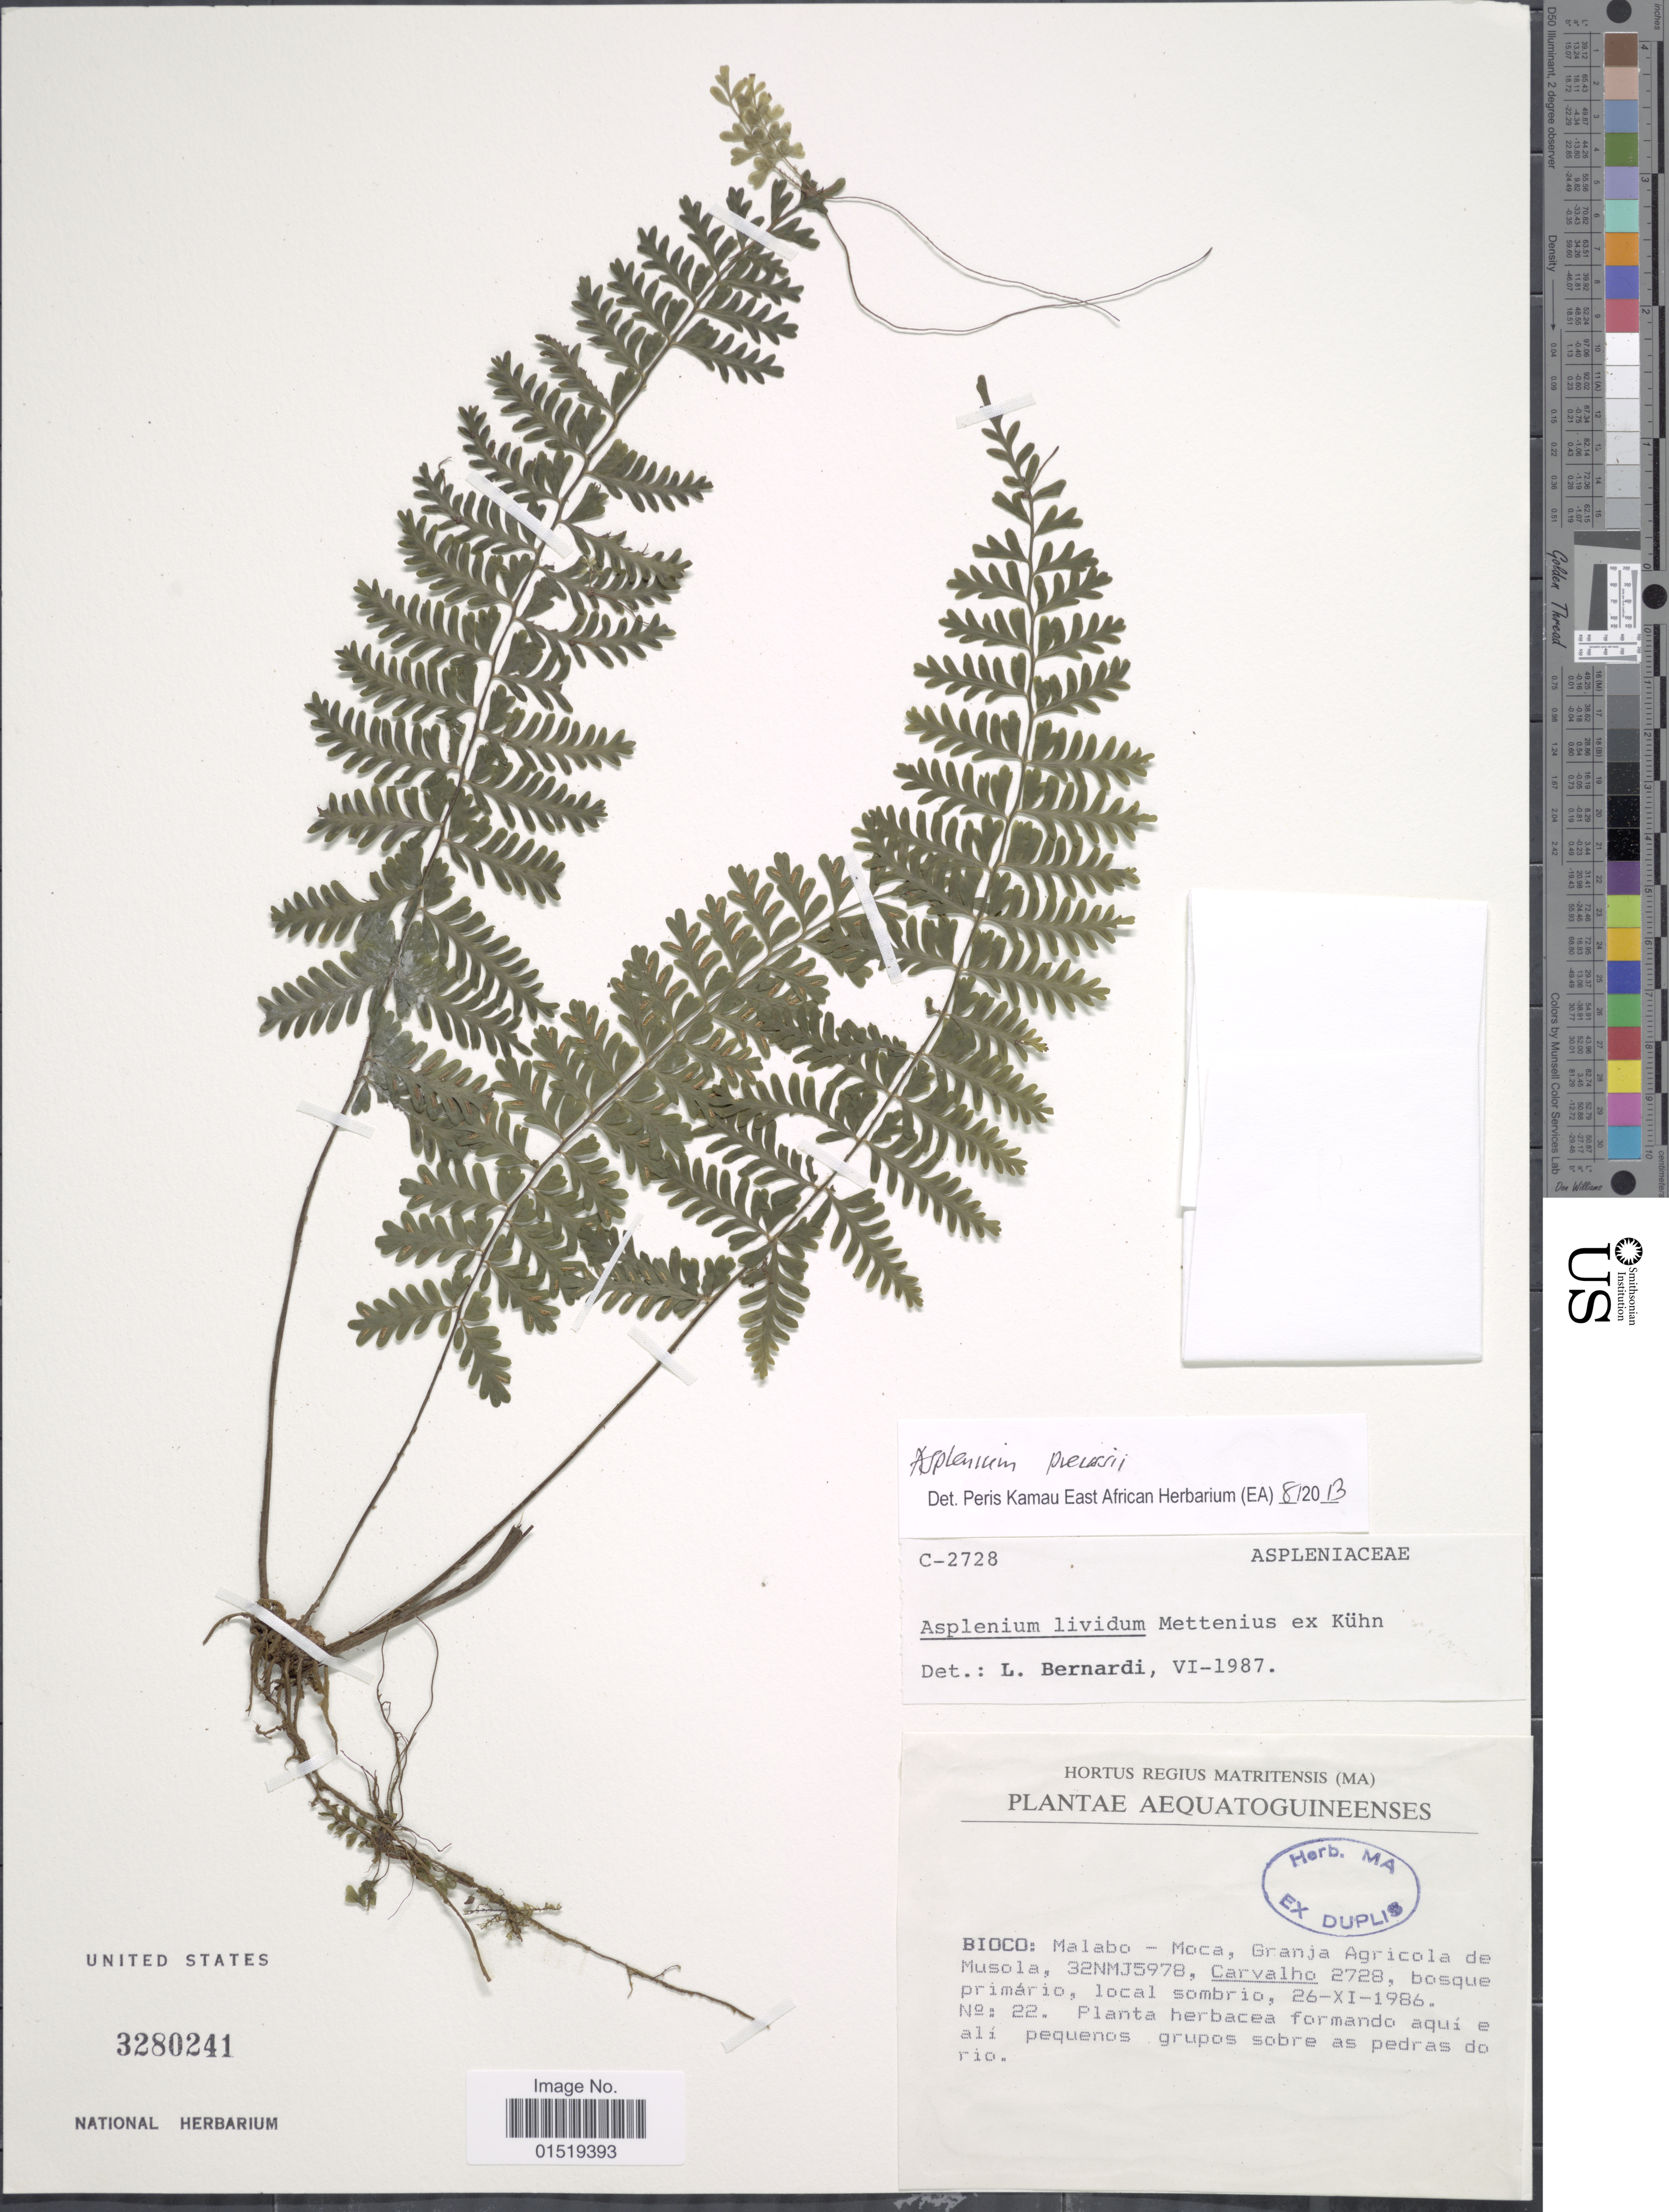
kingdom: Plantae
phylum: Tracheophyta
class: Polypodiopsida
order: Polypodiales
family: Aspleniaceae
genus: Asplenium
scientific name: Asplenium preussii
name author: Hieron.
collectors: Carvalho, --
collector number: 2728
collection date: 1986-11-26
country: Equatorial Guinea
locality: Bioco: Malabo - Moca, Granja Agricola de Musola, 32NMJ5978.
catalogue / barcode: US 3280241